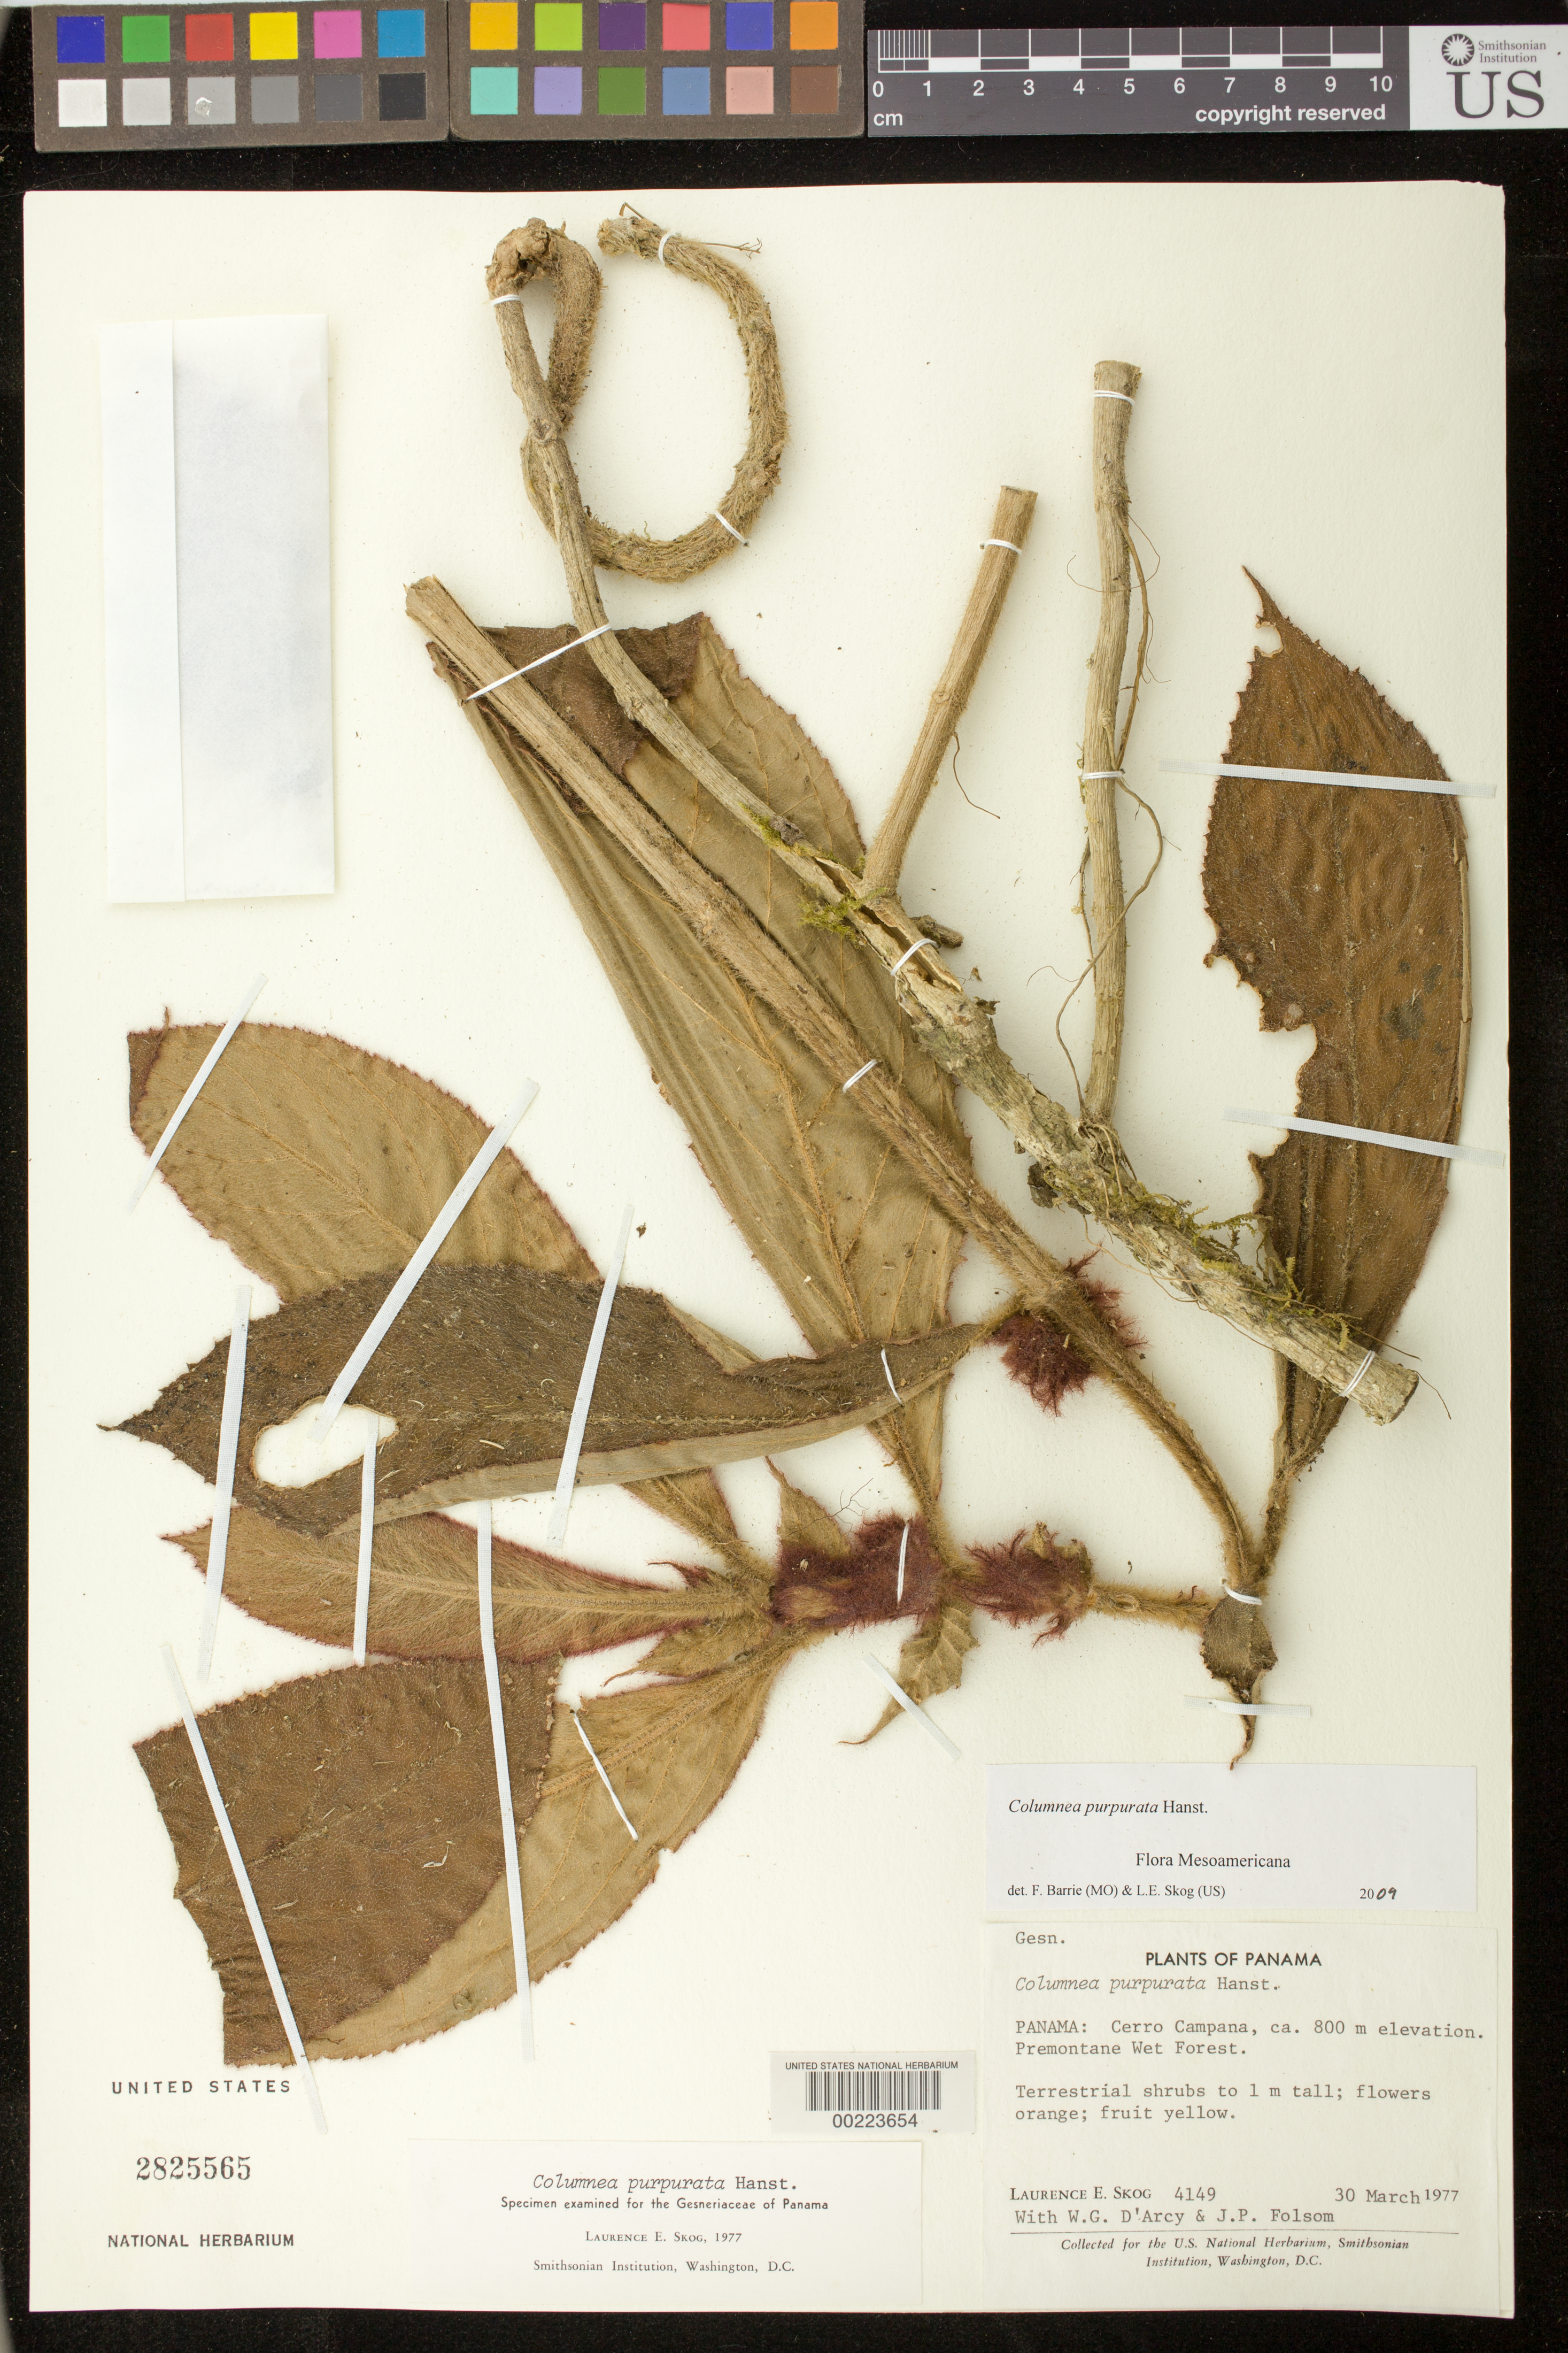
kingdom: Plantae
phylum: Tracheophyta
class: Magnoliopsida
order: Lamiales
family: Gesneriaceae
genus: Columnea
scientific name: Columnea purpurata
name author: Hanst.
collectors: L. E. Skog, W. G. D'Arcy & J. P. Folsom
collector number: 4149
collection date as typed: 30 Mar 1977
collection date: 1977-03-30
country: Panama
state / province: Panamá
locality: Cerro Campana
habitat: Premontane wet forest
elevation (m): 800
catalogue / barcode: US 2825565